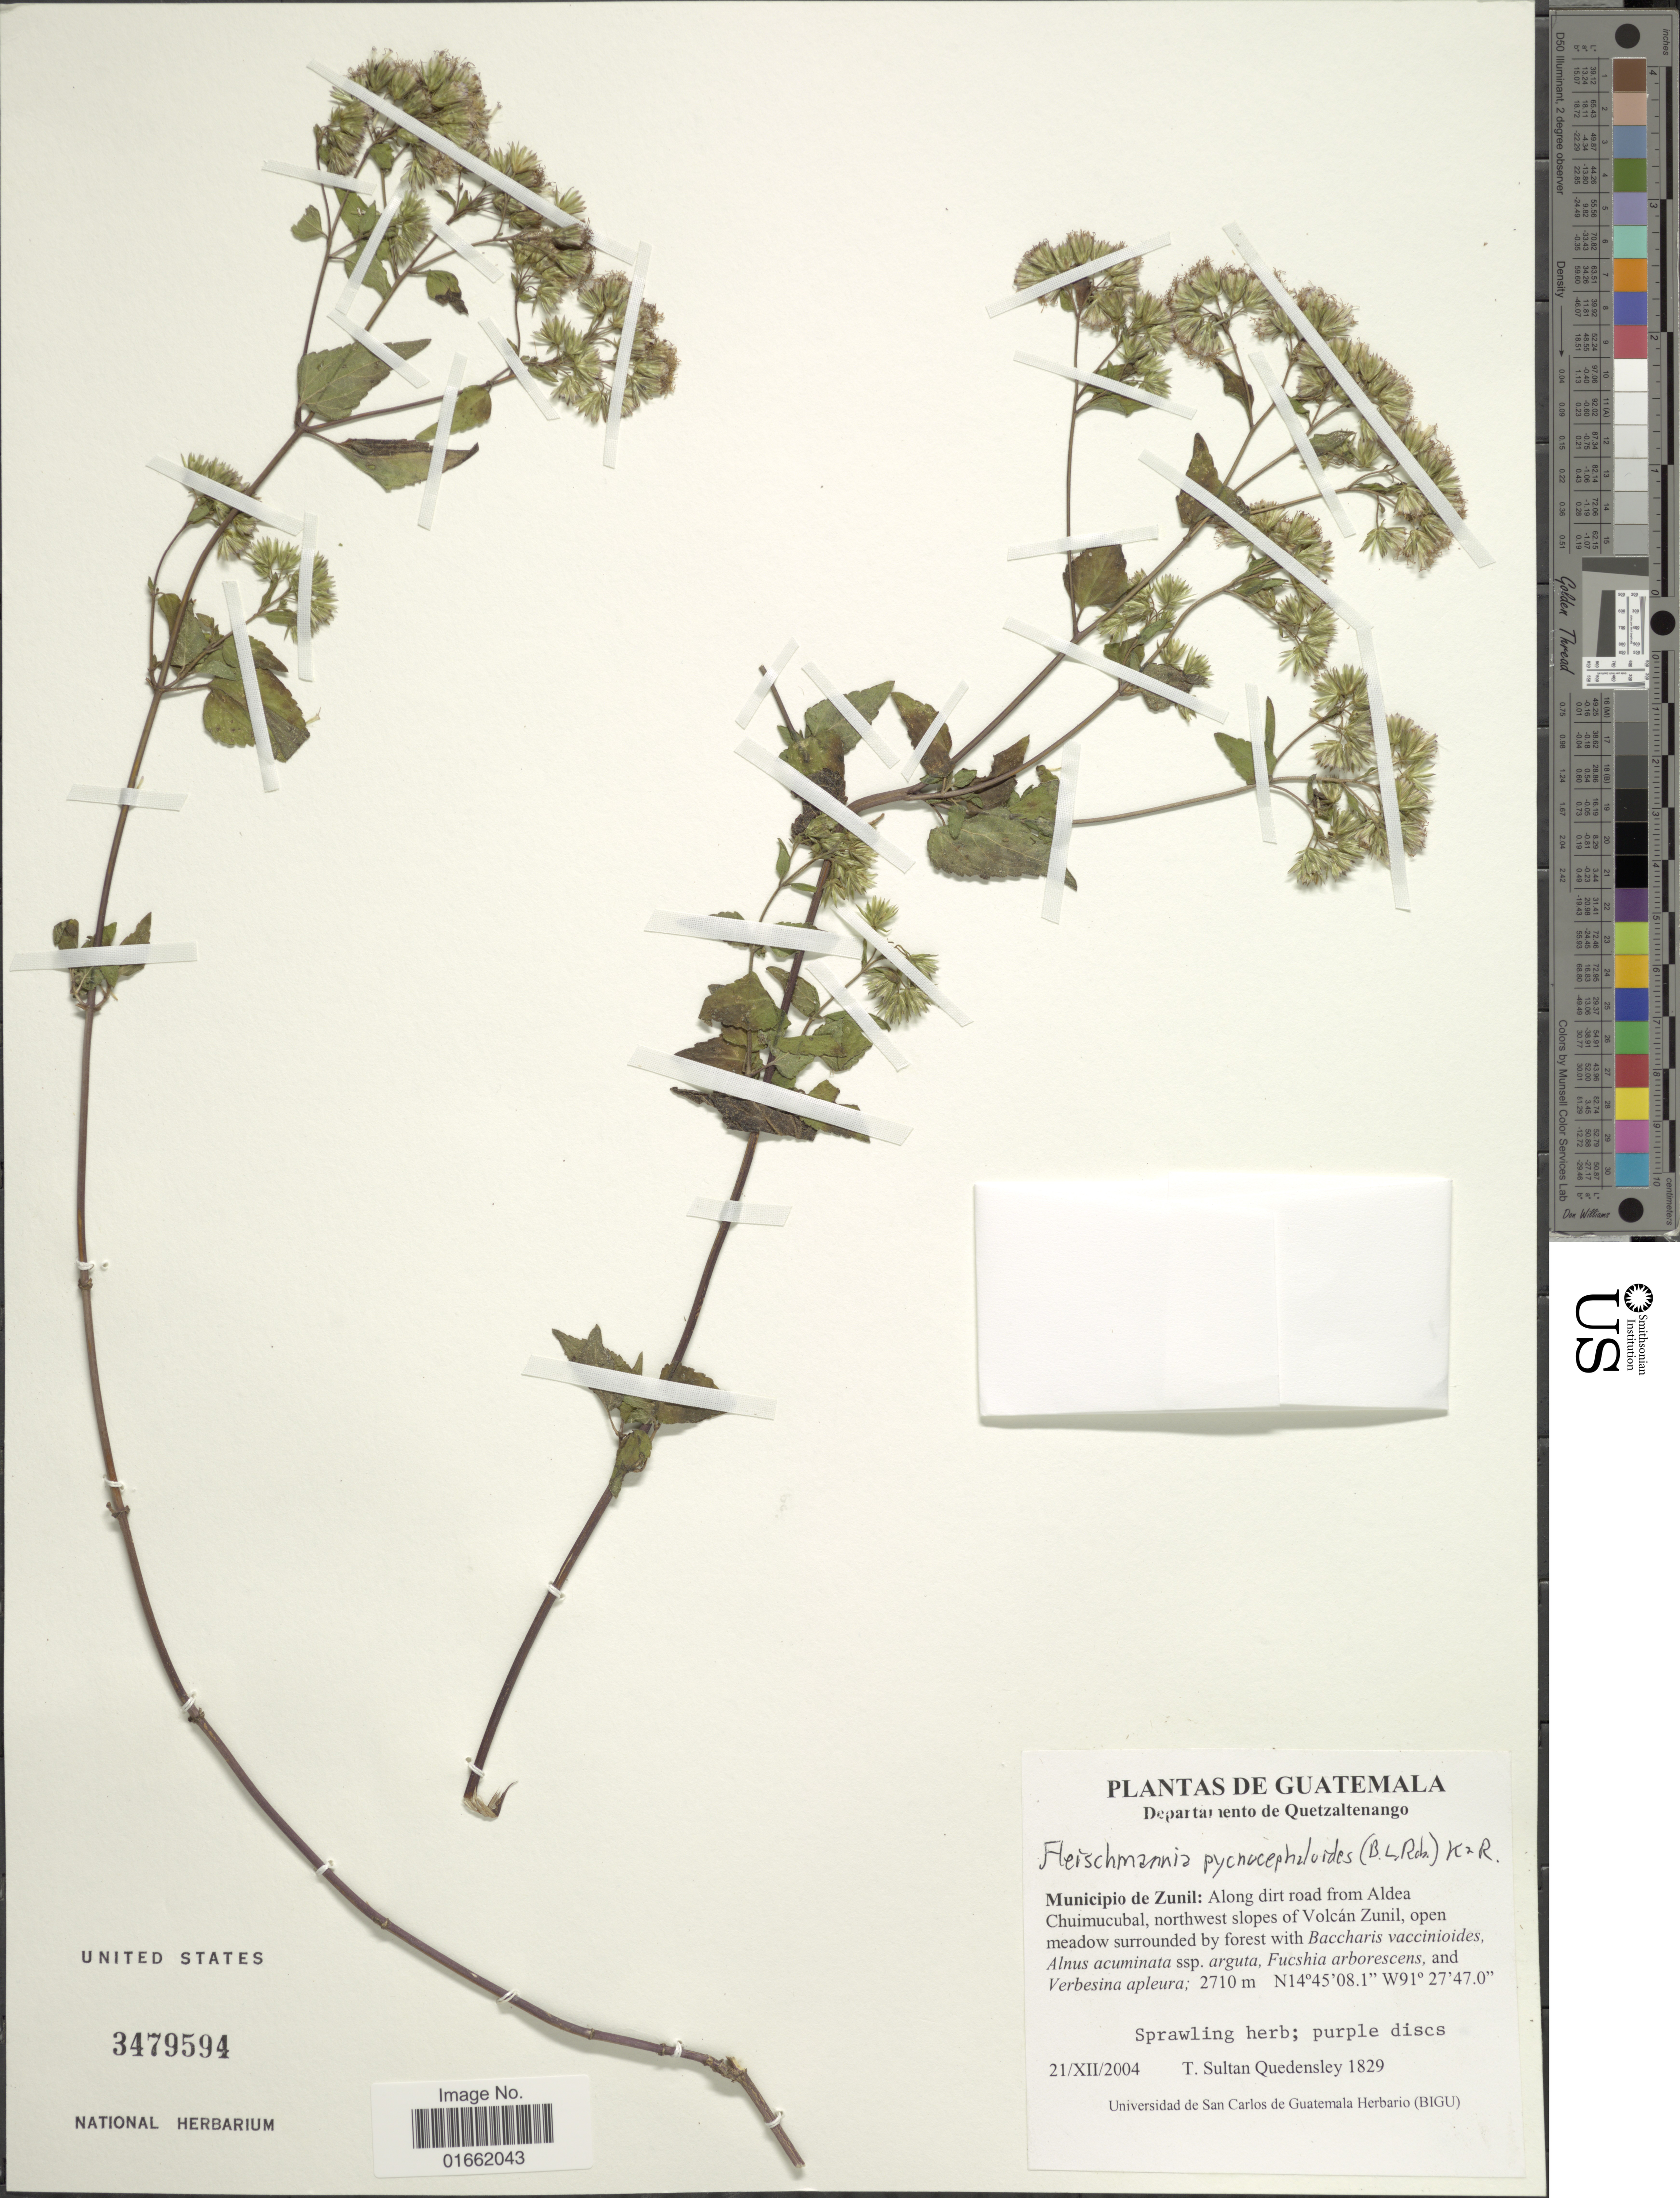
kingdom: Plantae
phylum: Tracheophyta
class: Magnoliopsida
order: Asterales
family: Asteraceae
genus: Fleischmannia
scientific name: Fleischmannia pycnocephaloides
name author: (B.L. Rob.) R.M. King & H. Rob.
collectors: T. S. Quedensley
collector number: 1829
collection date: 2004-12-21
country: Guatemala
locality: Departamento de Quetzaltenango. Municipio de Zunil: Along dirt road from Aldea Chuimucubal, northwest slopes of Volcán Zunil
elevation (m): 2710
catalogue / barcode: US 3479594